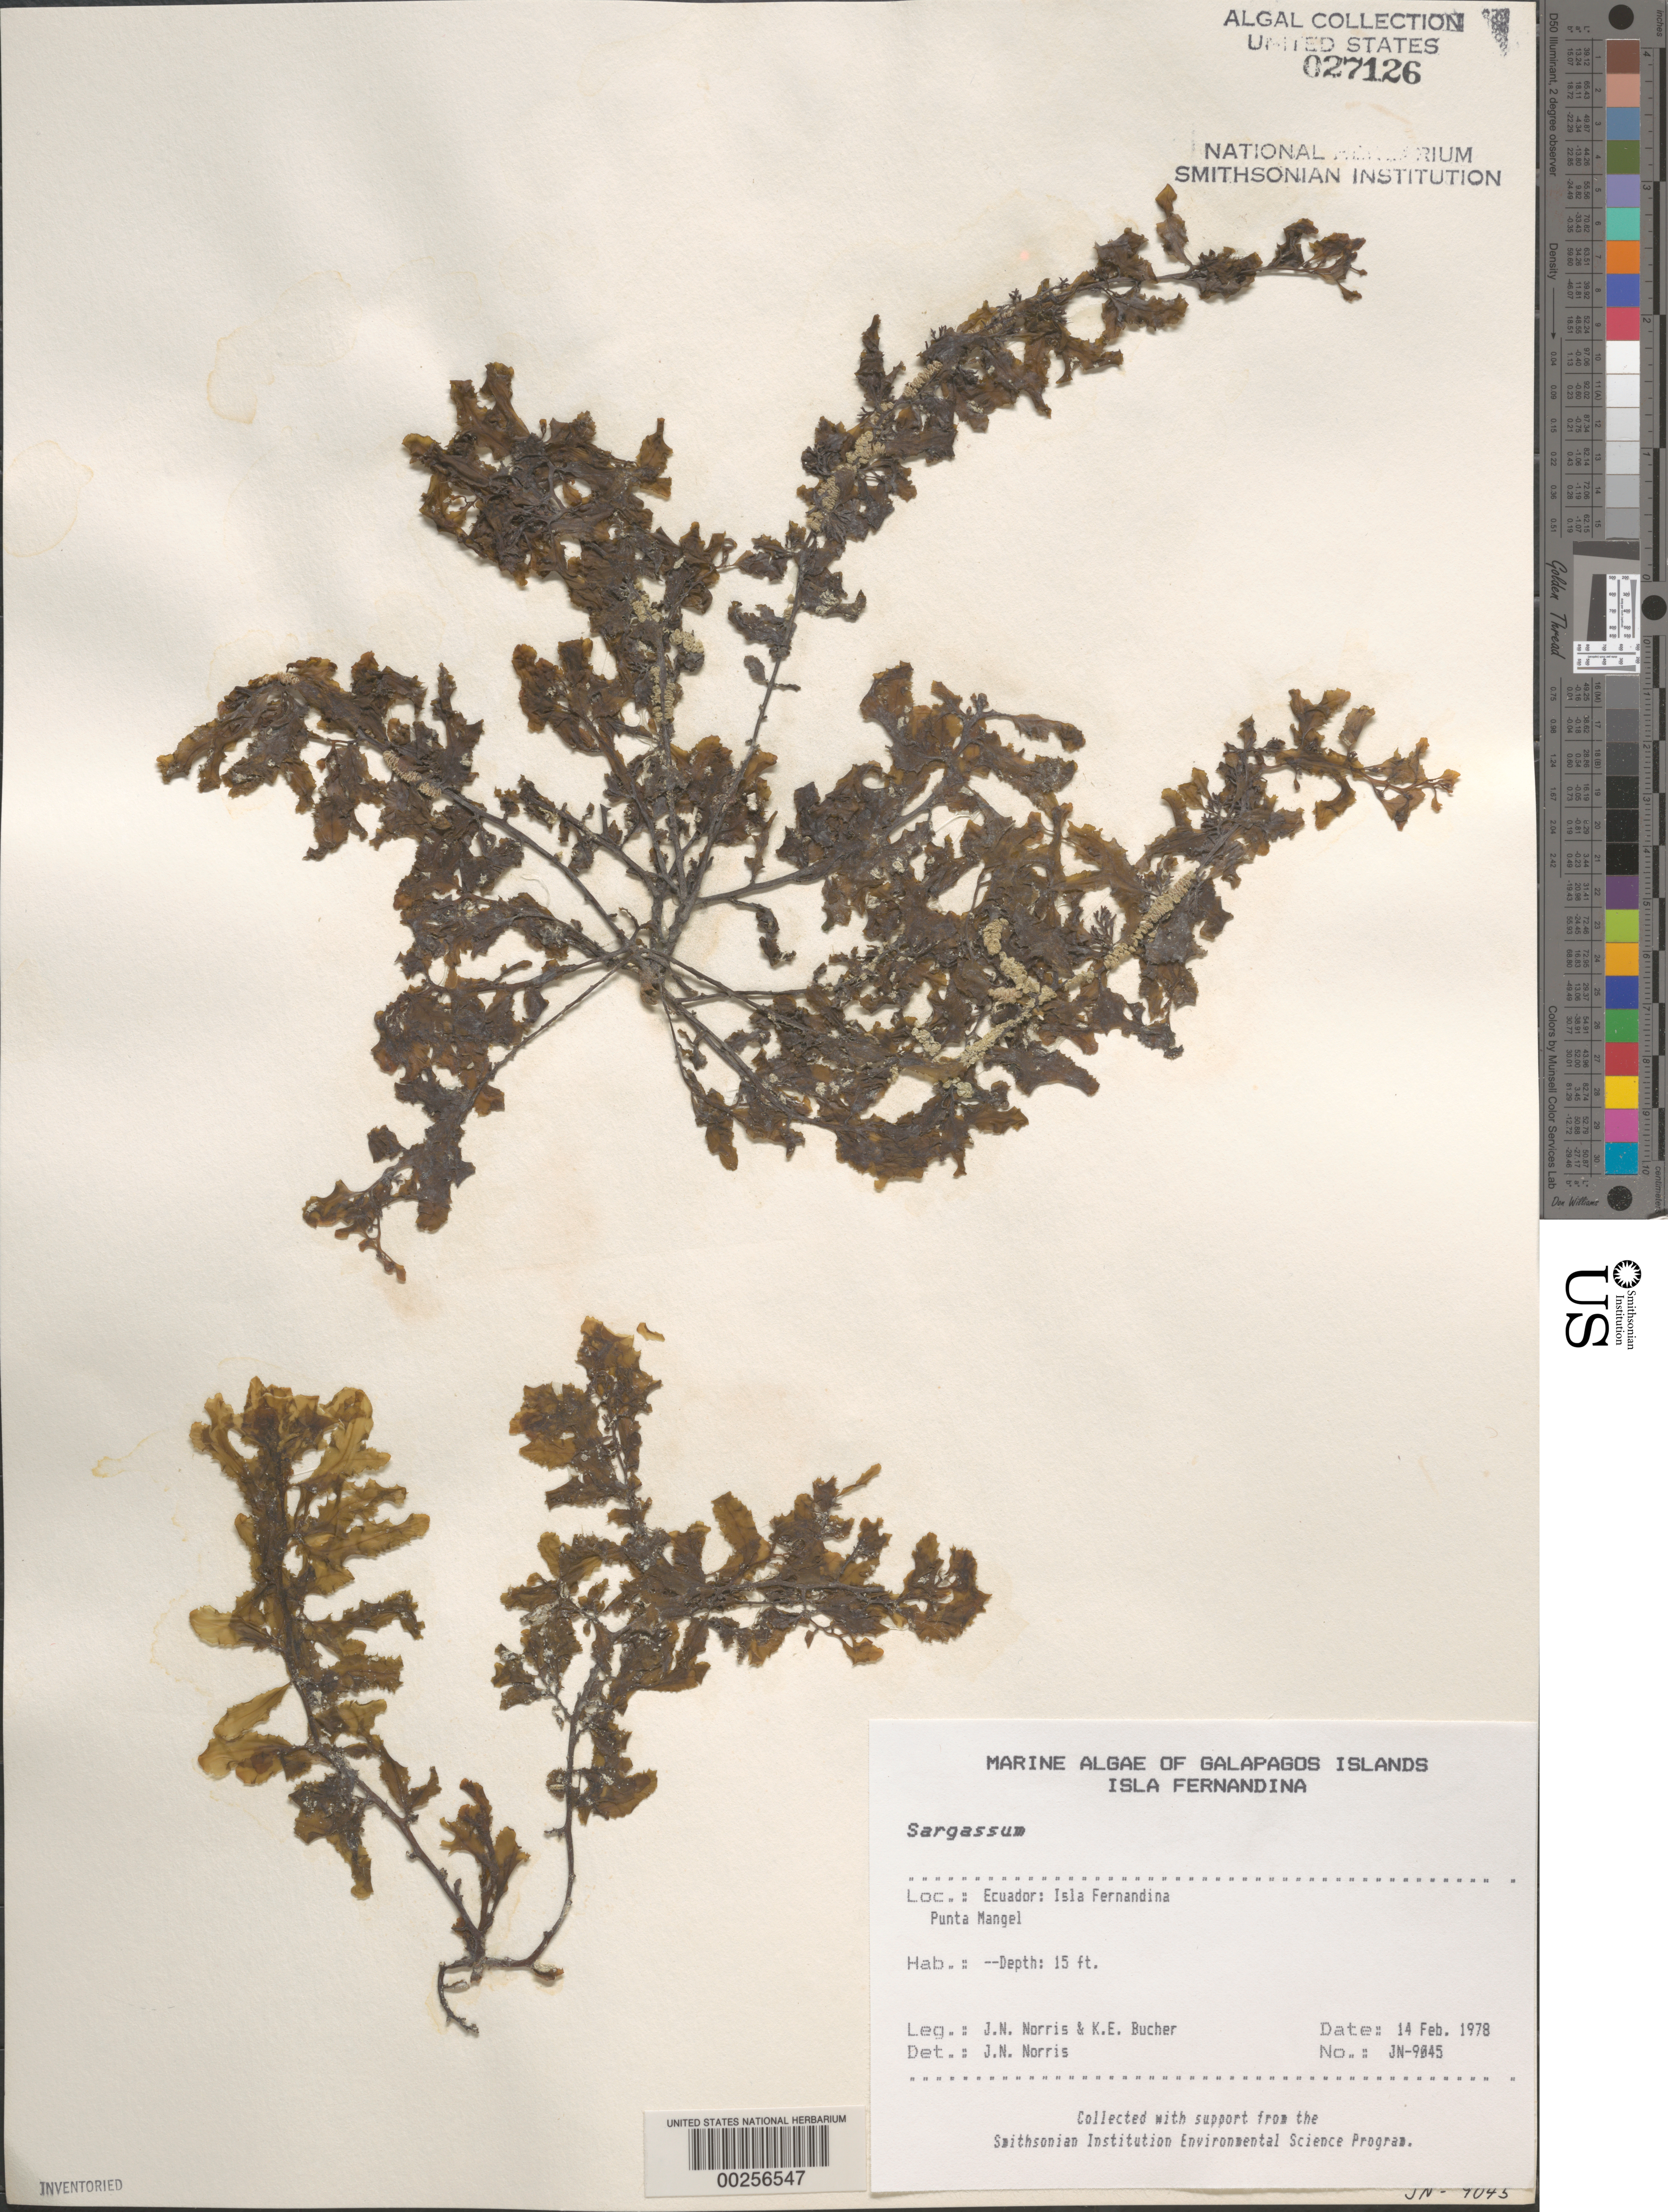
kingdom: Chromista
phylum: Ochrophyta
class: Phaeophyceae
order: Fucales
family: Sargassaceae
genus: Sargassum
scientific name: Sargassum sp.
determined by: Norris, James N.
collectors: J. N. Norris & K. E. Bucher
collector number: JN-9045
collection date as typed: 14 Feb 1978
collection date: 1978-02-14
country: Ecuador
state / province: Colón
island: Fernandina [Narborough]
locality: Punta Mangel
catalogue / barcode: US 27126